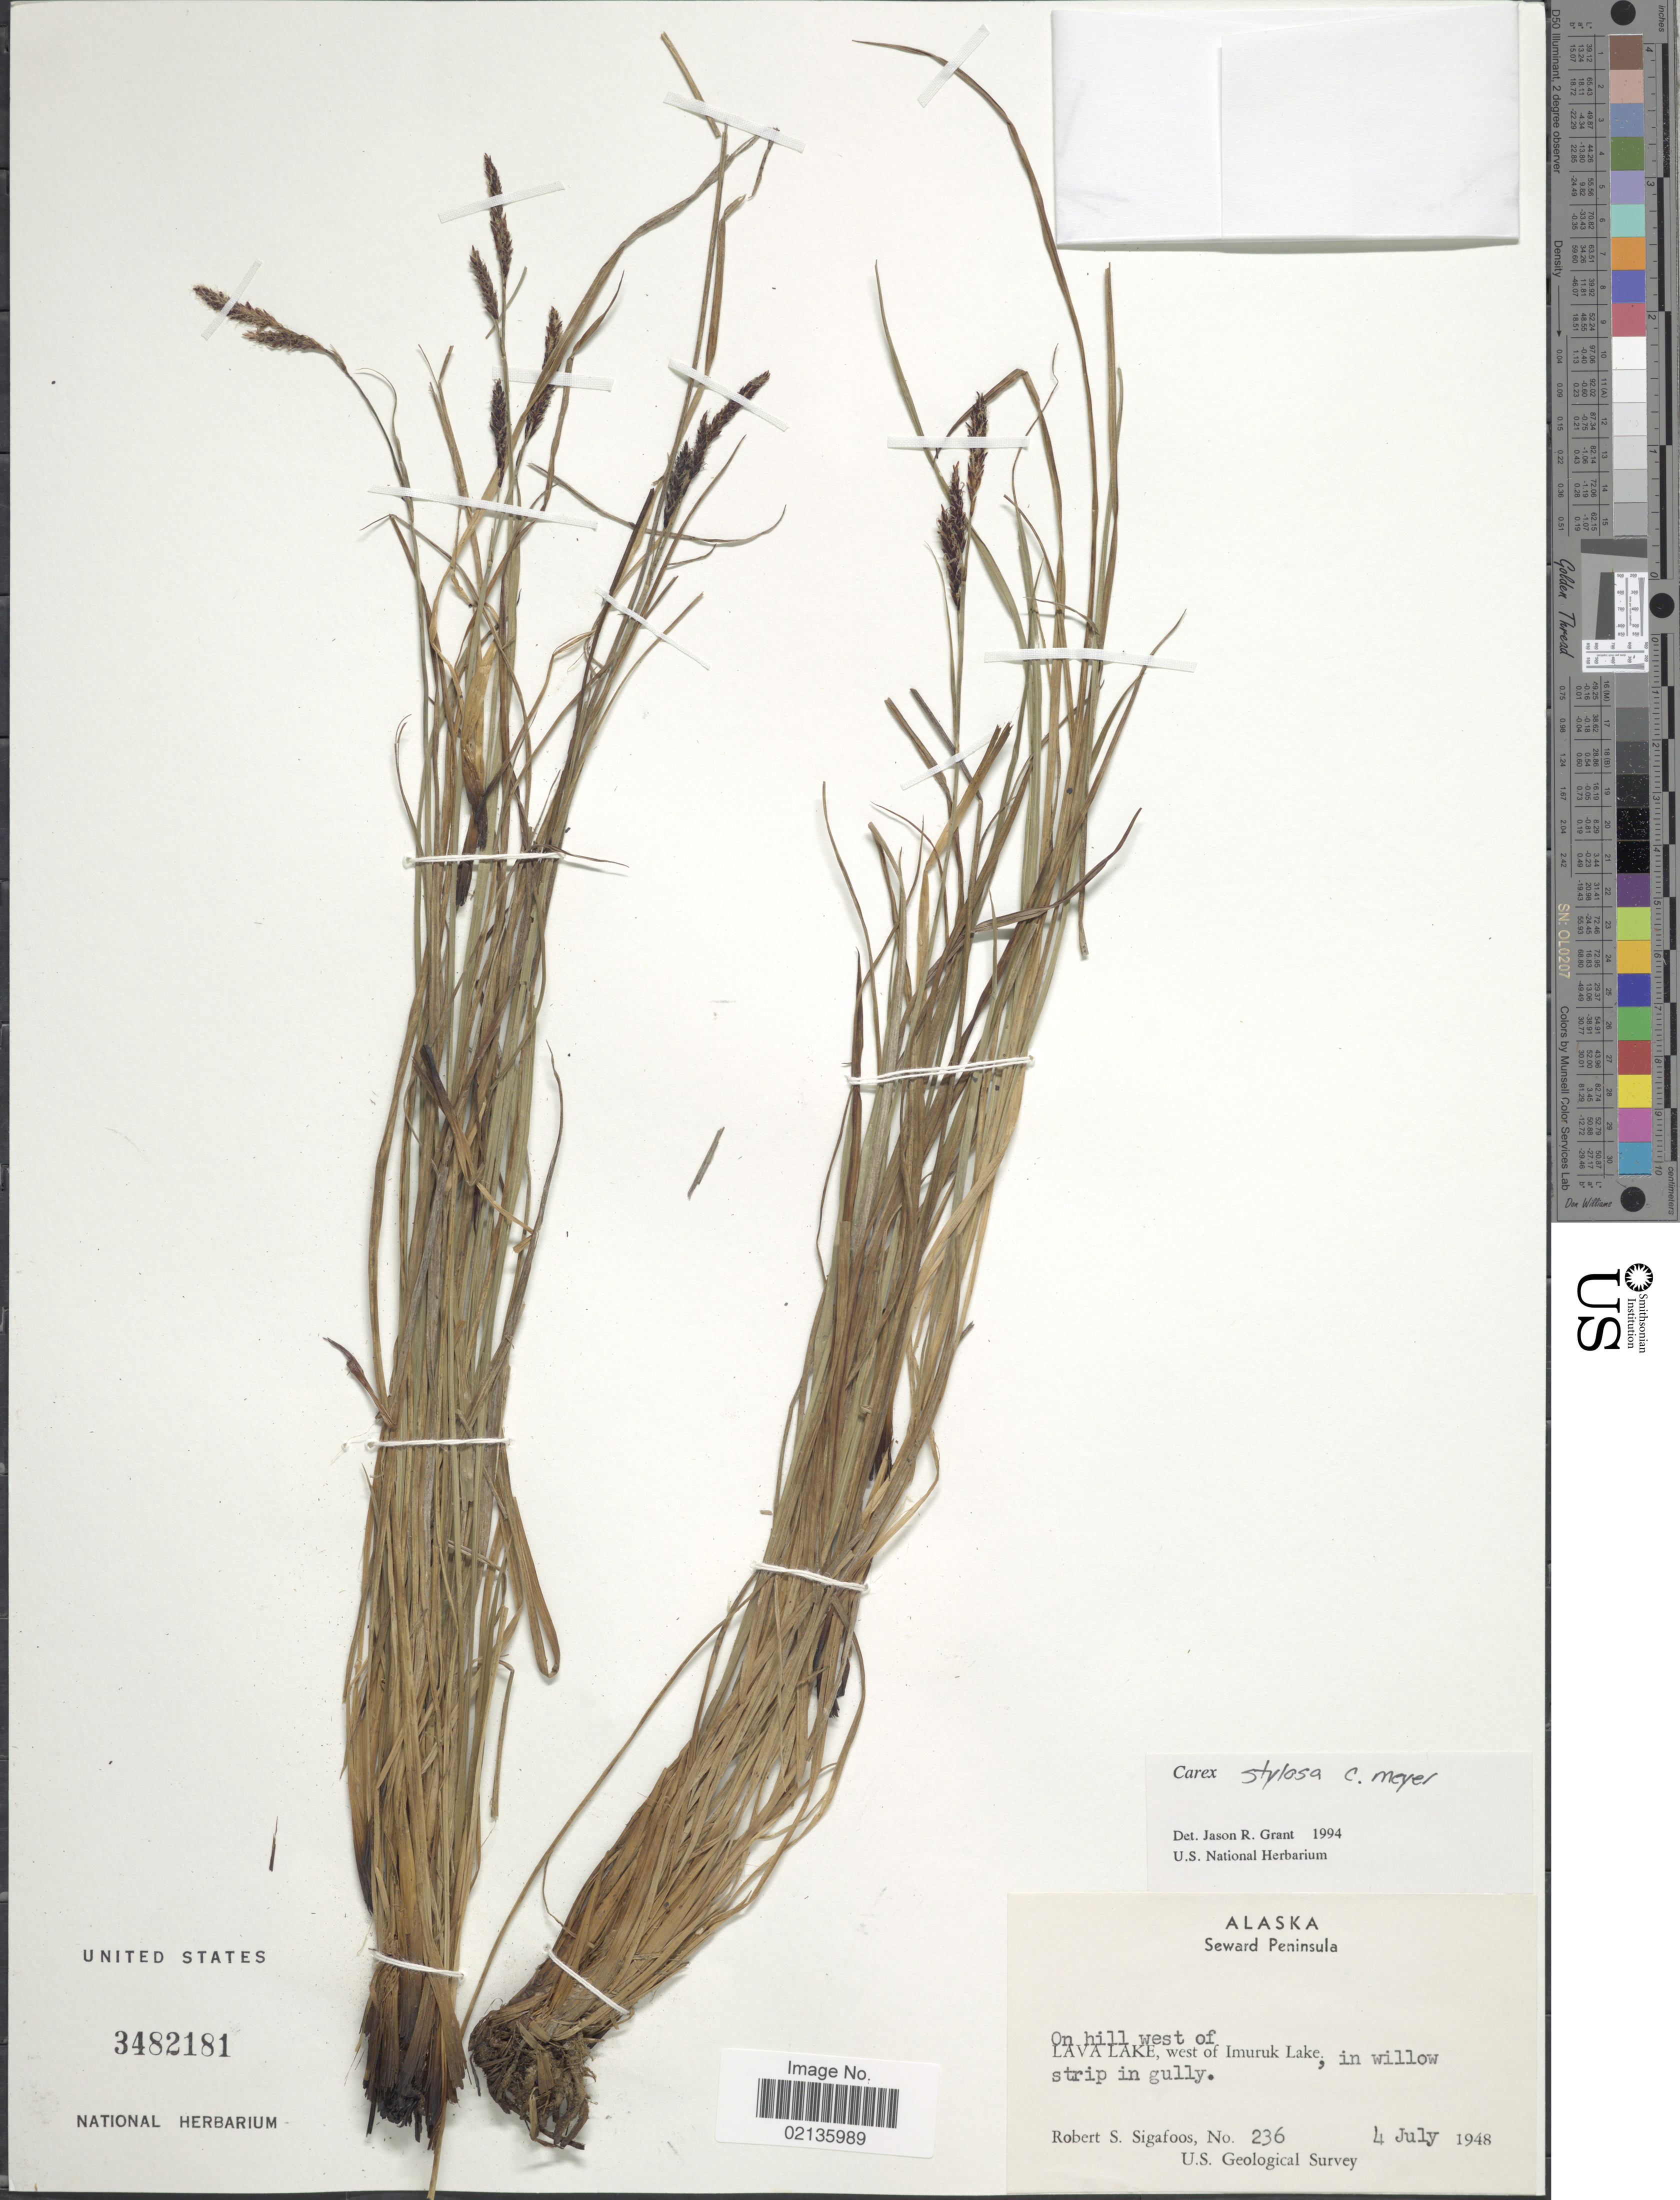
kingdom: Plantae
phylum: Tracheophyta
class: Liliopsida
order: Poales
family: Cyperaceae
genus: Carex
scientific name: Carex stylosa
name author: C.A. Mey.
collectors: R. Sigafoos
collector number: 236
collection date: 1948-07-04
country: United States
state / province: Alaska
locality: Seward Peninsula, On hill west of Lava Lake, west of Imuruk Lake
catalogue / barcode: US 3482181